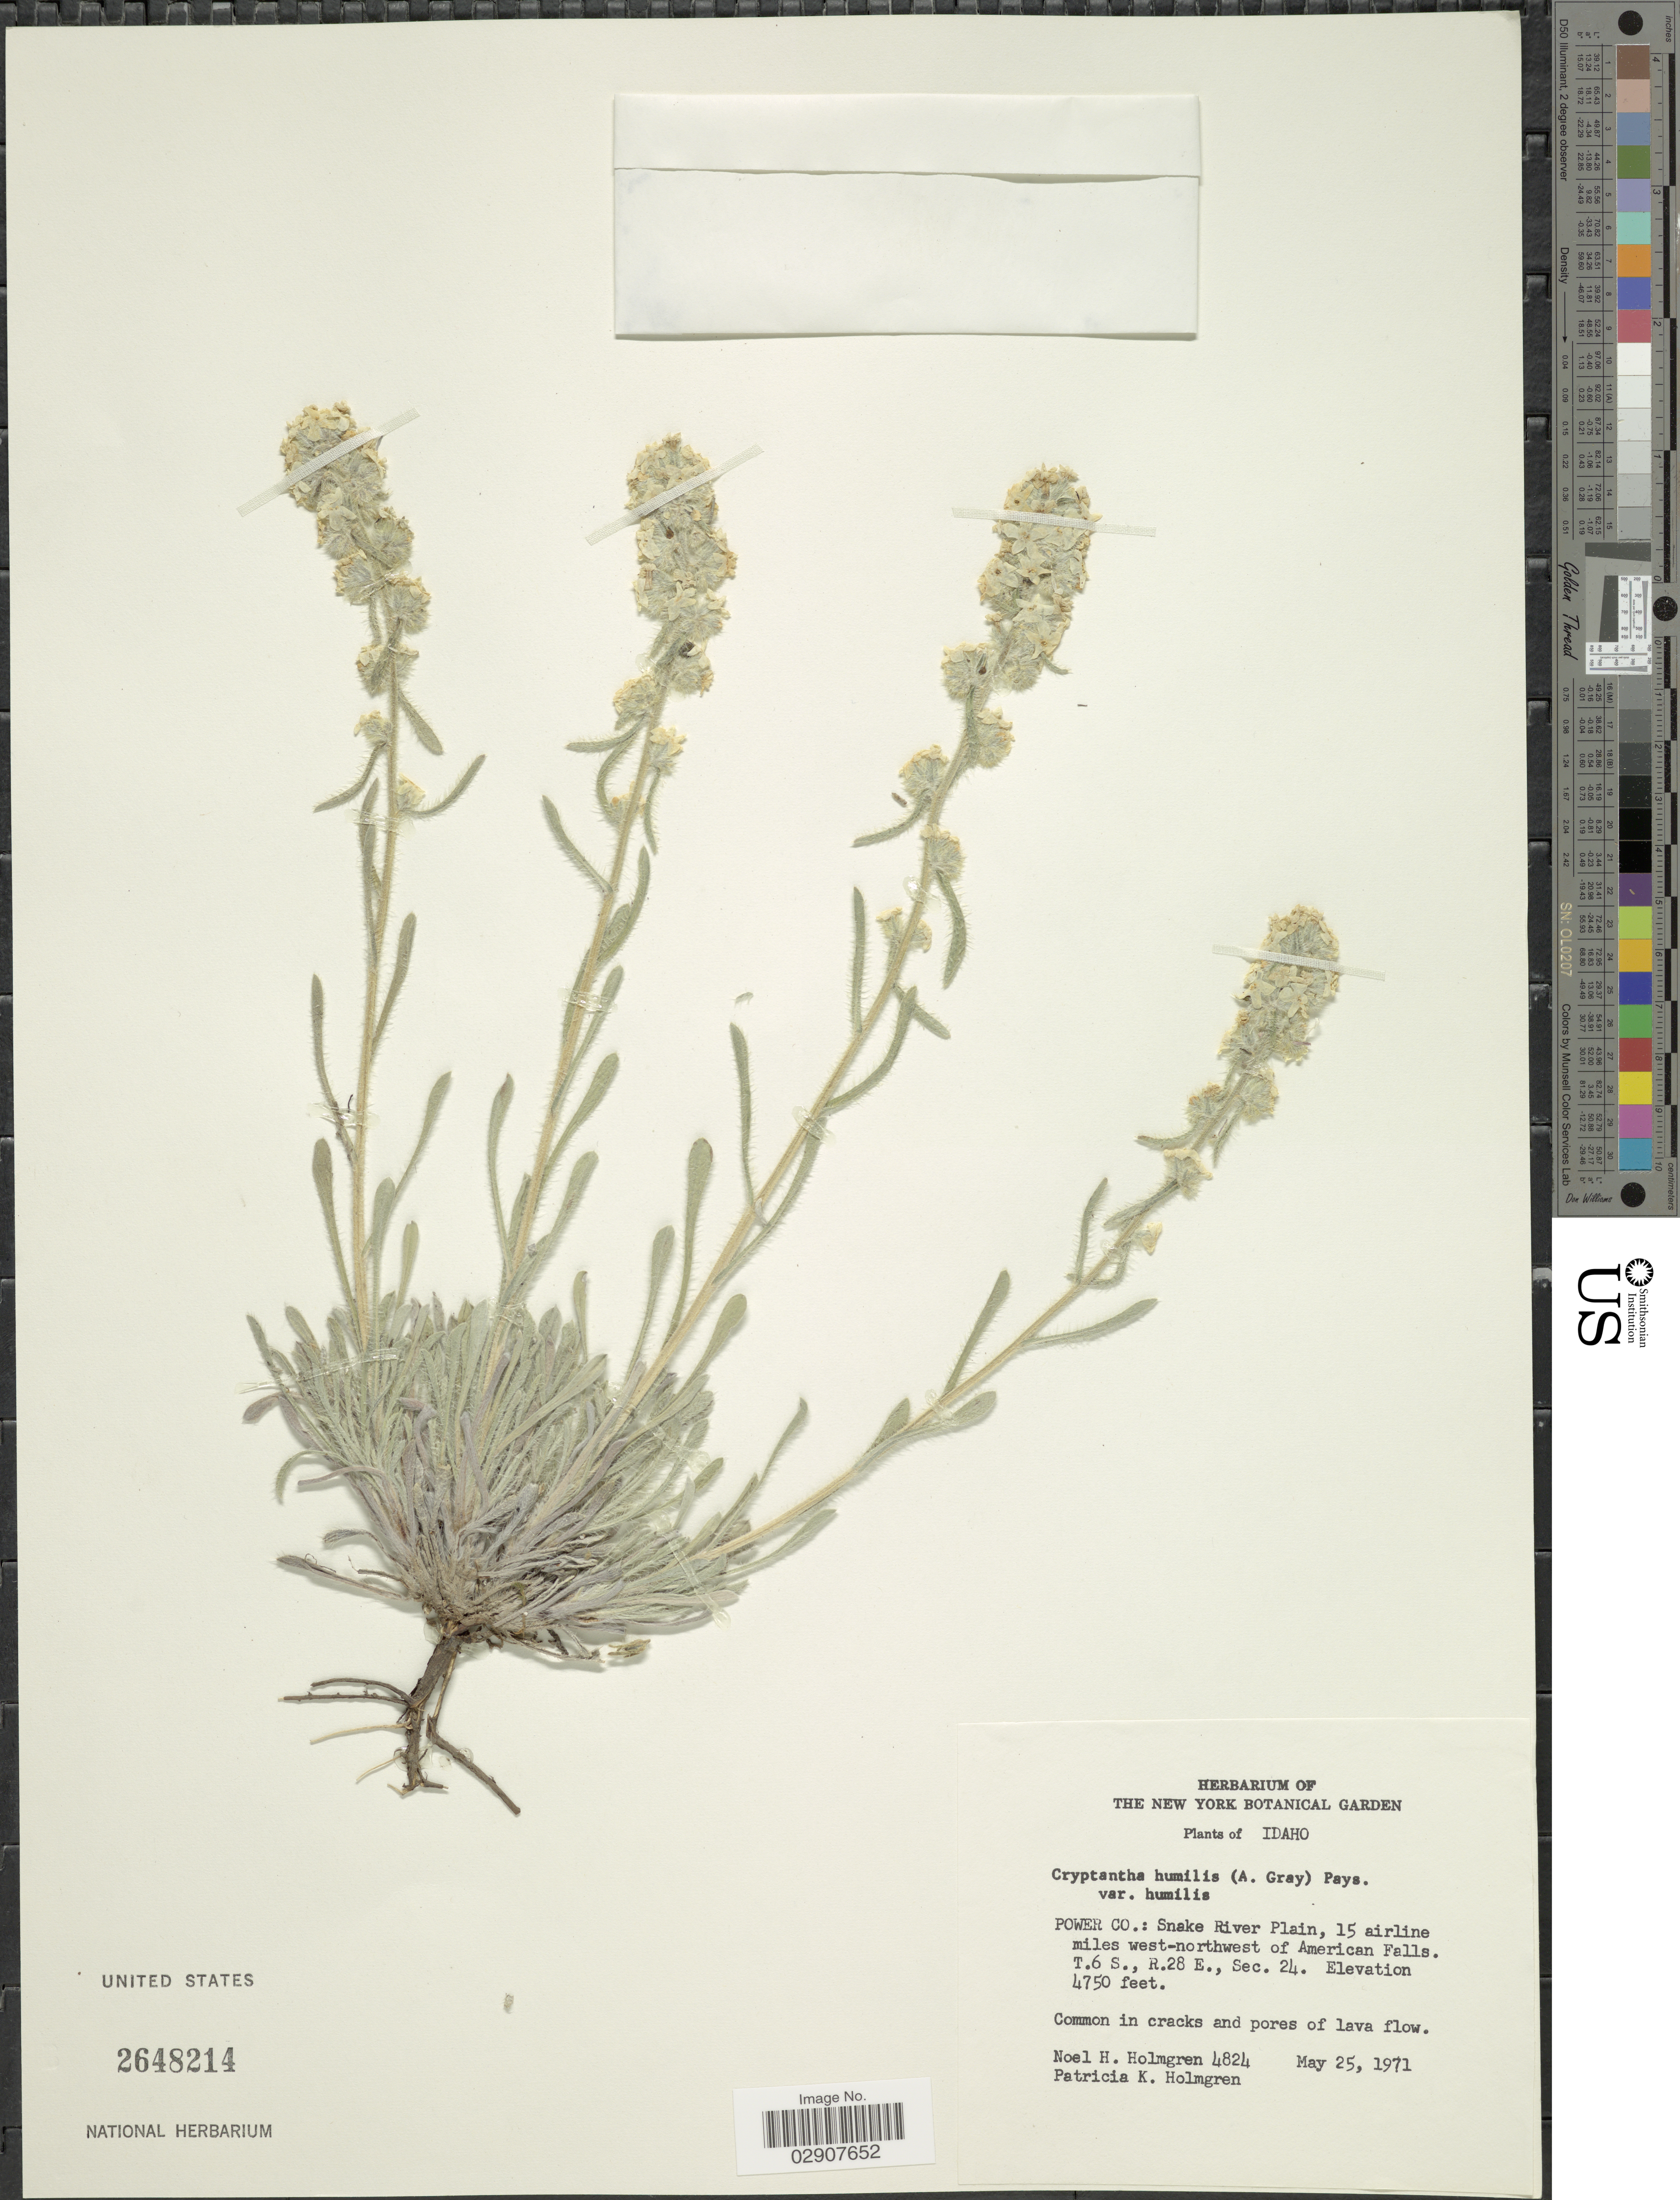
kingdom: Plantae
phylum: Tracheophyta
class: Magnoliopsida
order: Boraginales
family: Boraginaceae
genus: Cryptantha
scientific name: Cryptantha humilis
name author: (Greene) Payson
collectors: N. H. Holmgren & P. K. Holmgren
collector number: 4824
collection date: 1971-05-25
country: United States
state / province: Idaho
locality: Power Co.: Snake River Plain, 15 airline miles west-northwest of American Falls. T.6S R.28E., Sec.24.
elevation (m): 1448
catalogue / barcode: US 2648214